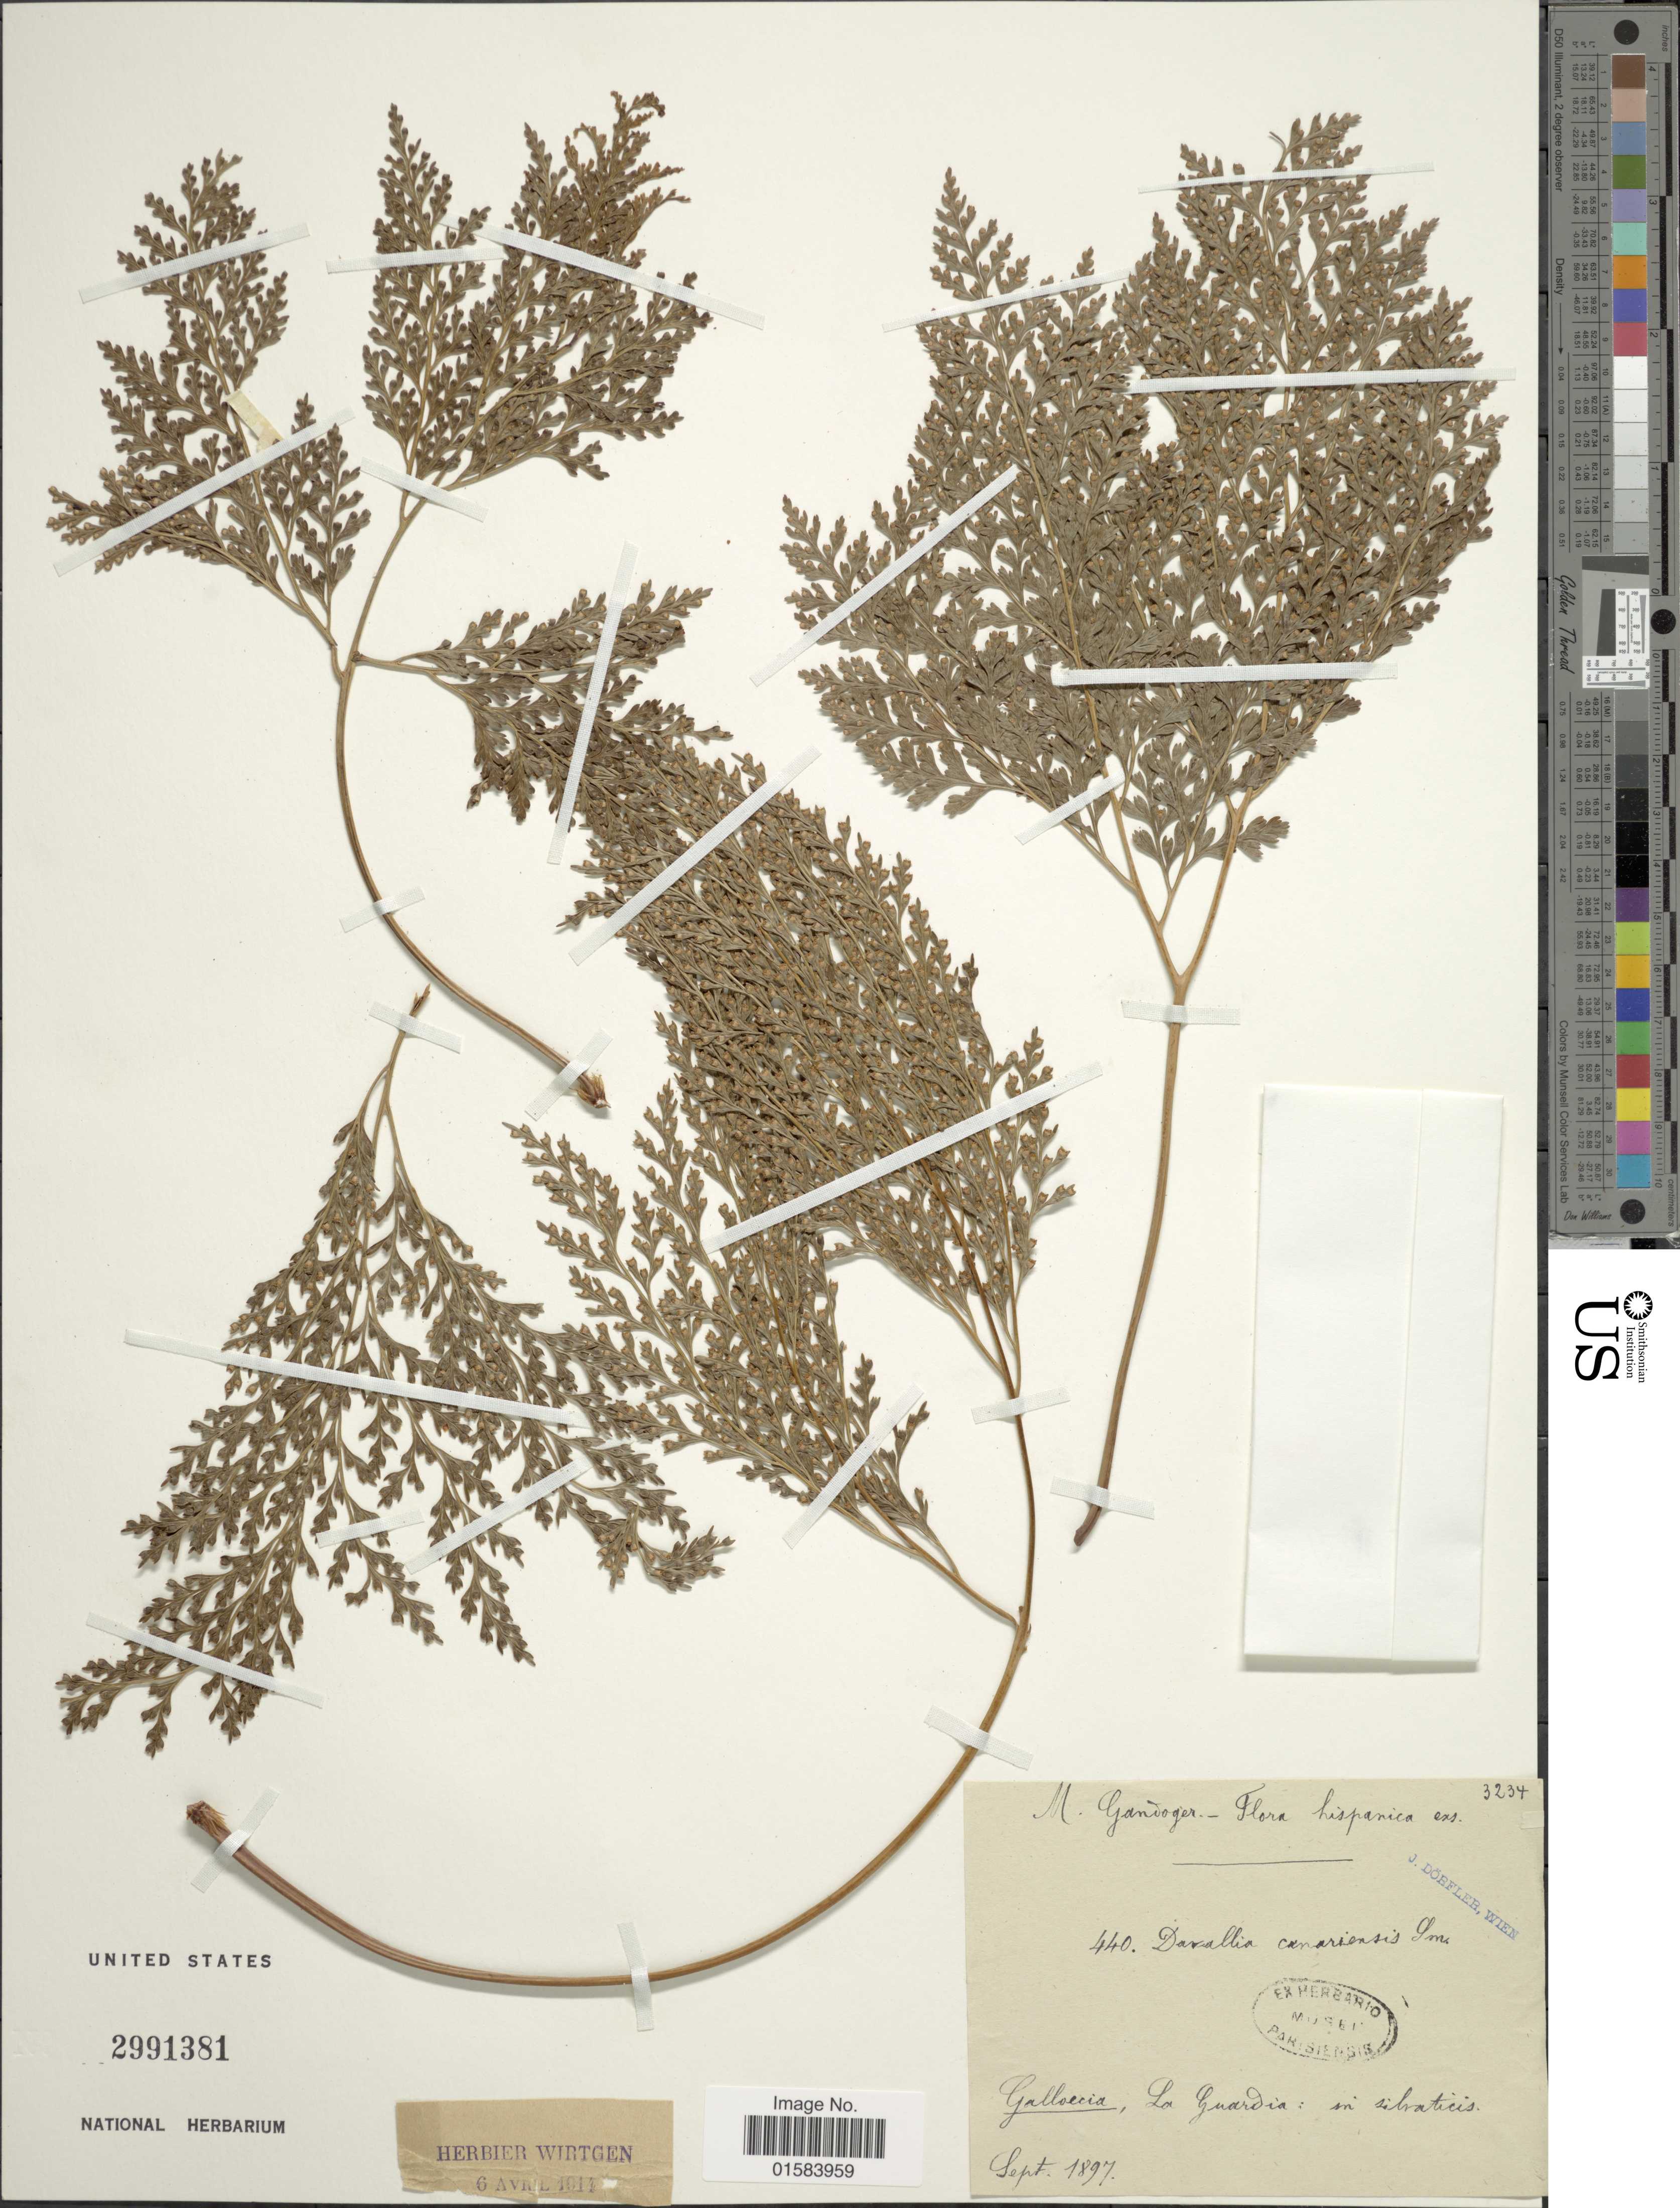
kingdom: Plantae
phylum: Tracheophyta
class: Polypodiopsida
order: Polypodiales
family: Davalliaceae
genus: Davallia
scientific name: Davallia canariensis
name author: (L.) Sm.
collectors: M. Gandoger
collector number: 3234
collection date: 1897-09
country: Spain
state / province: Erkidegoa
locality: Hispanica, Gallocia, La Guardia: in silvaticis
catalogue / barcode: US 2991381